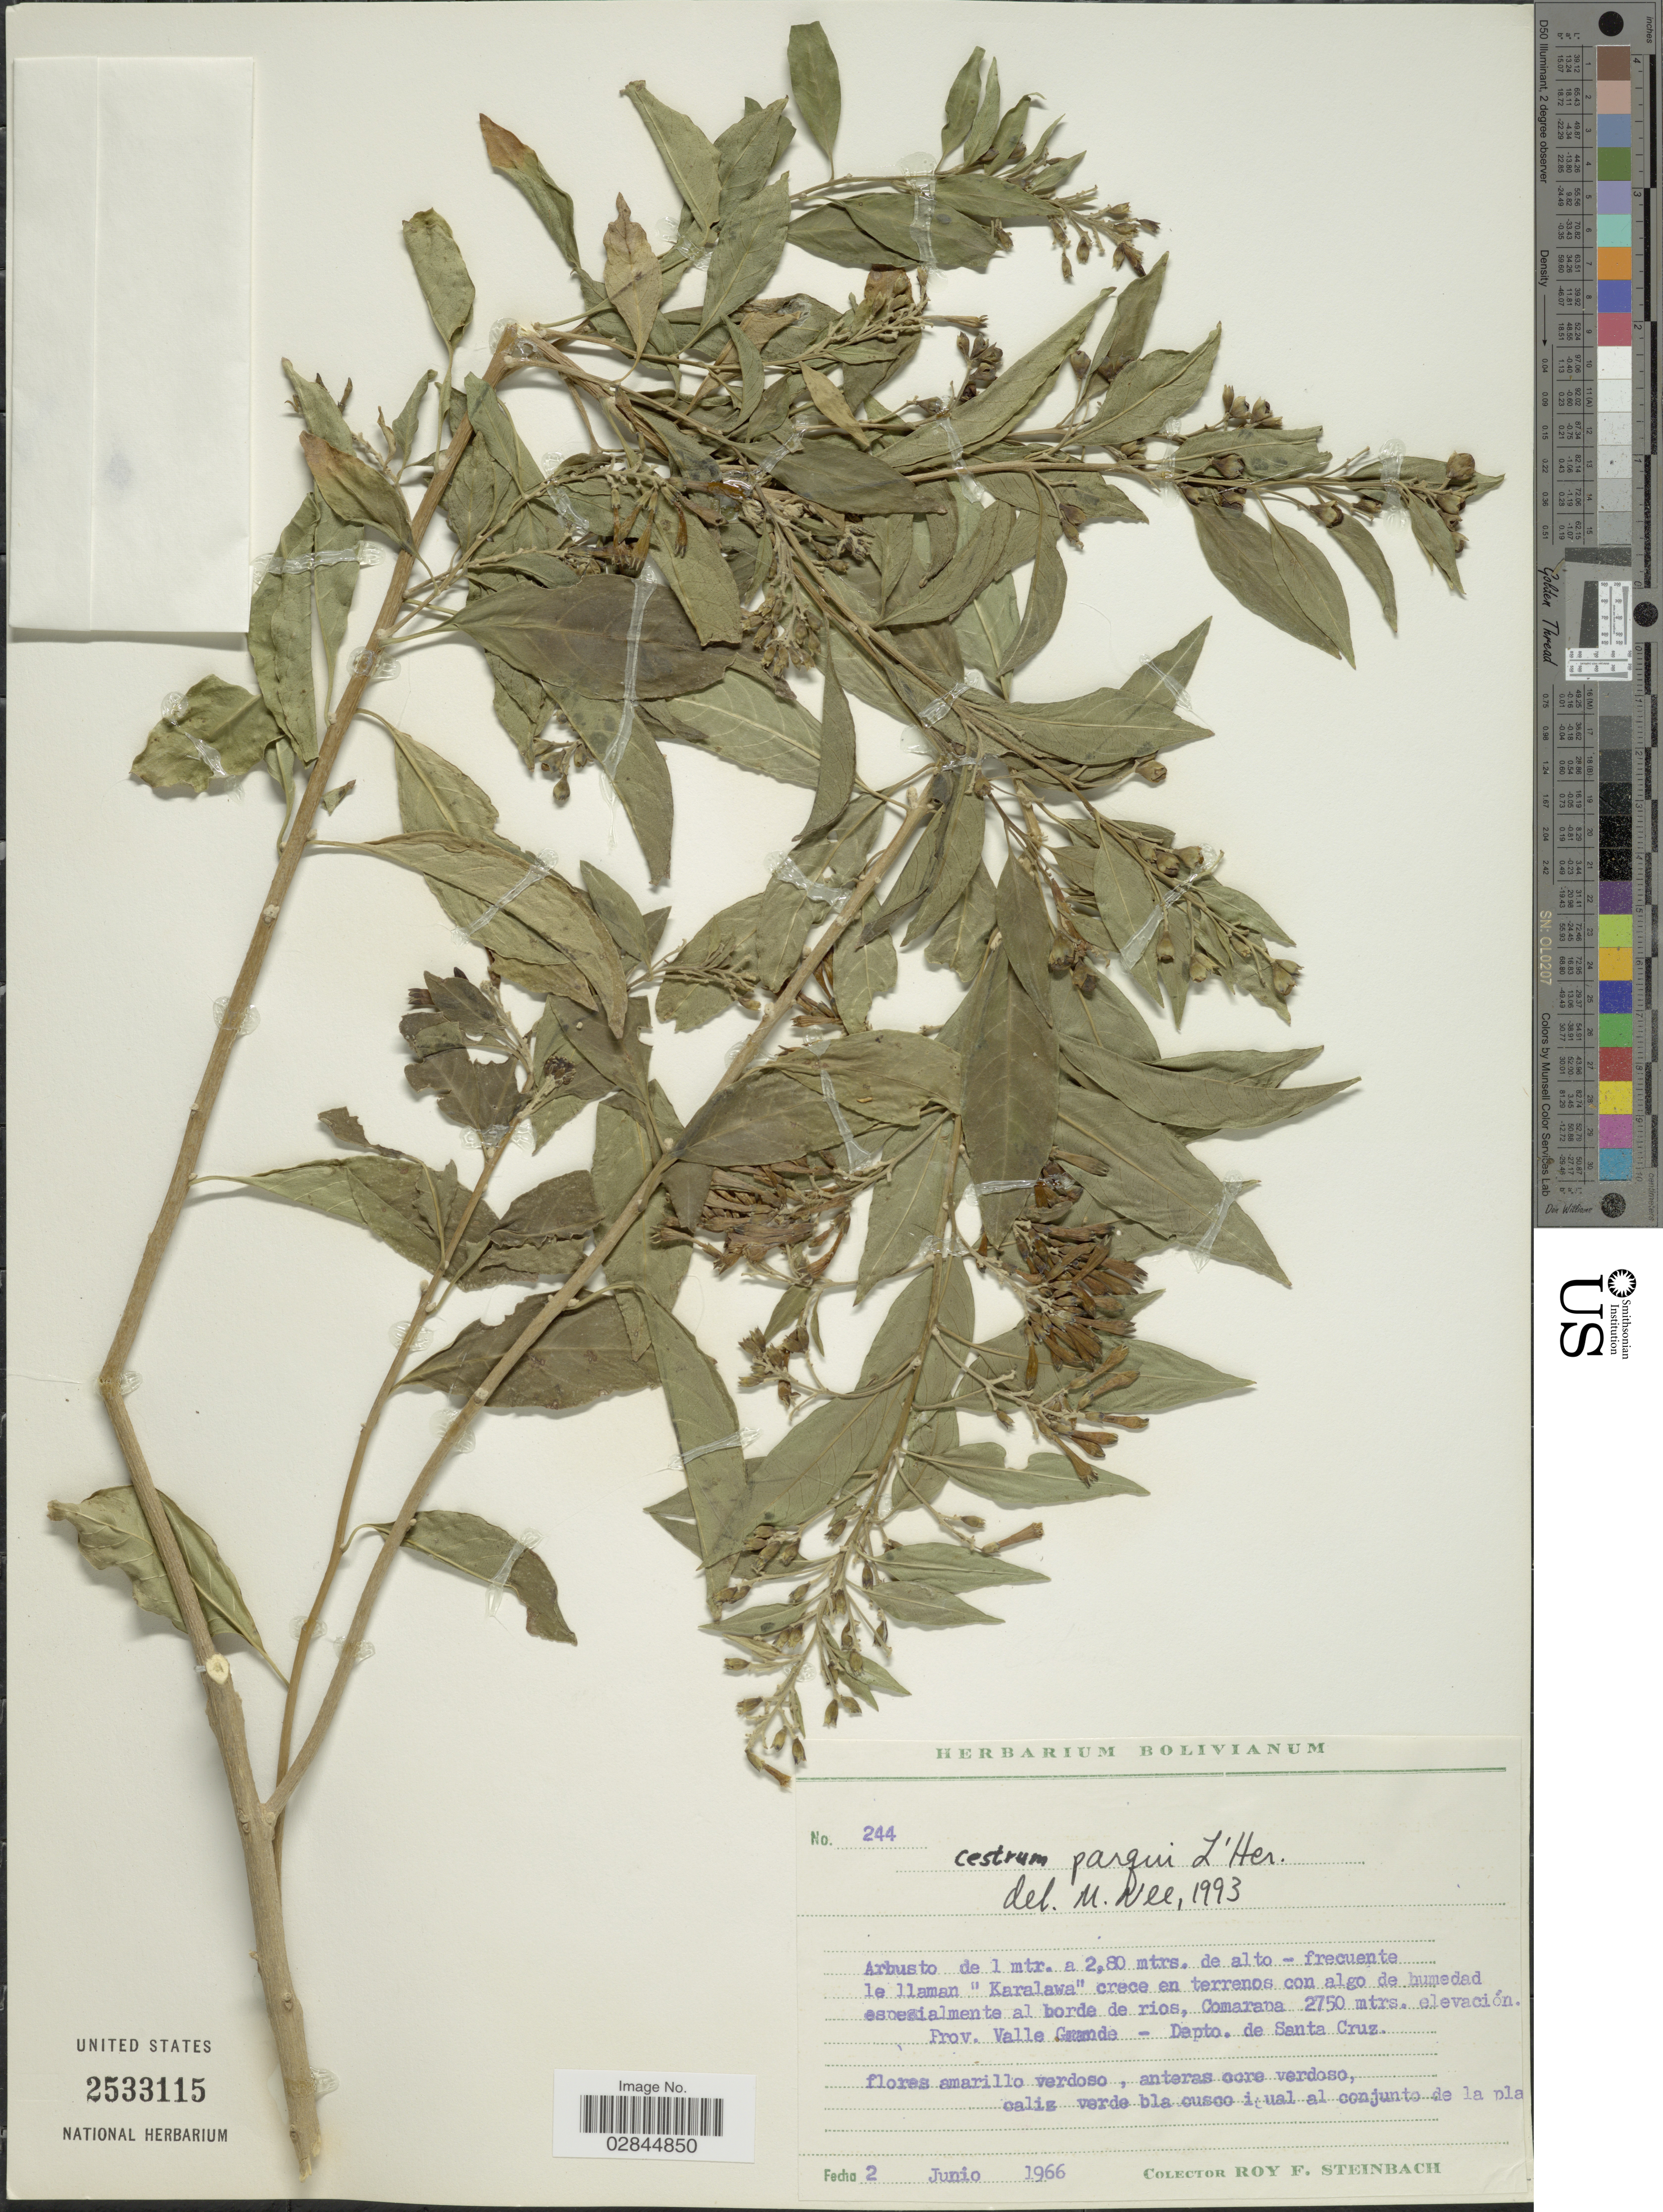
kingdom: Plantae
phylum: Tracheophyta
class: Magnoliopsida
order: Solanales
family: Solanaceae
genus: Cestrum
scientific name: Cestrum parqui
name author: L'Hér.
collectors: R. F. Steinbach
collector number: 244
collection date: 1966-06-02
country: Bolivia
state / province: Santa Cruz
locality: Comarana. Prov. Valle Grande- Depto. de Santa Cruz.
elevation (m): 2750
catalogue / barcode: US 2533115